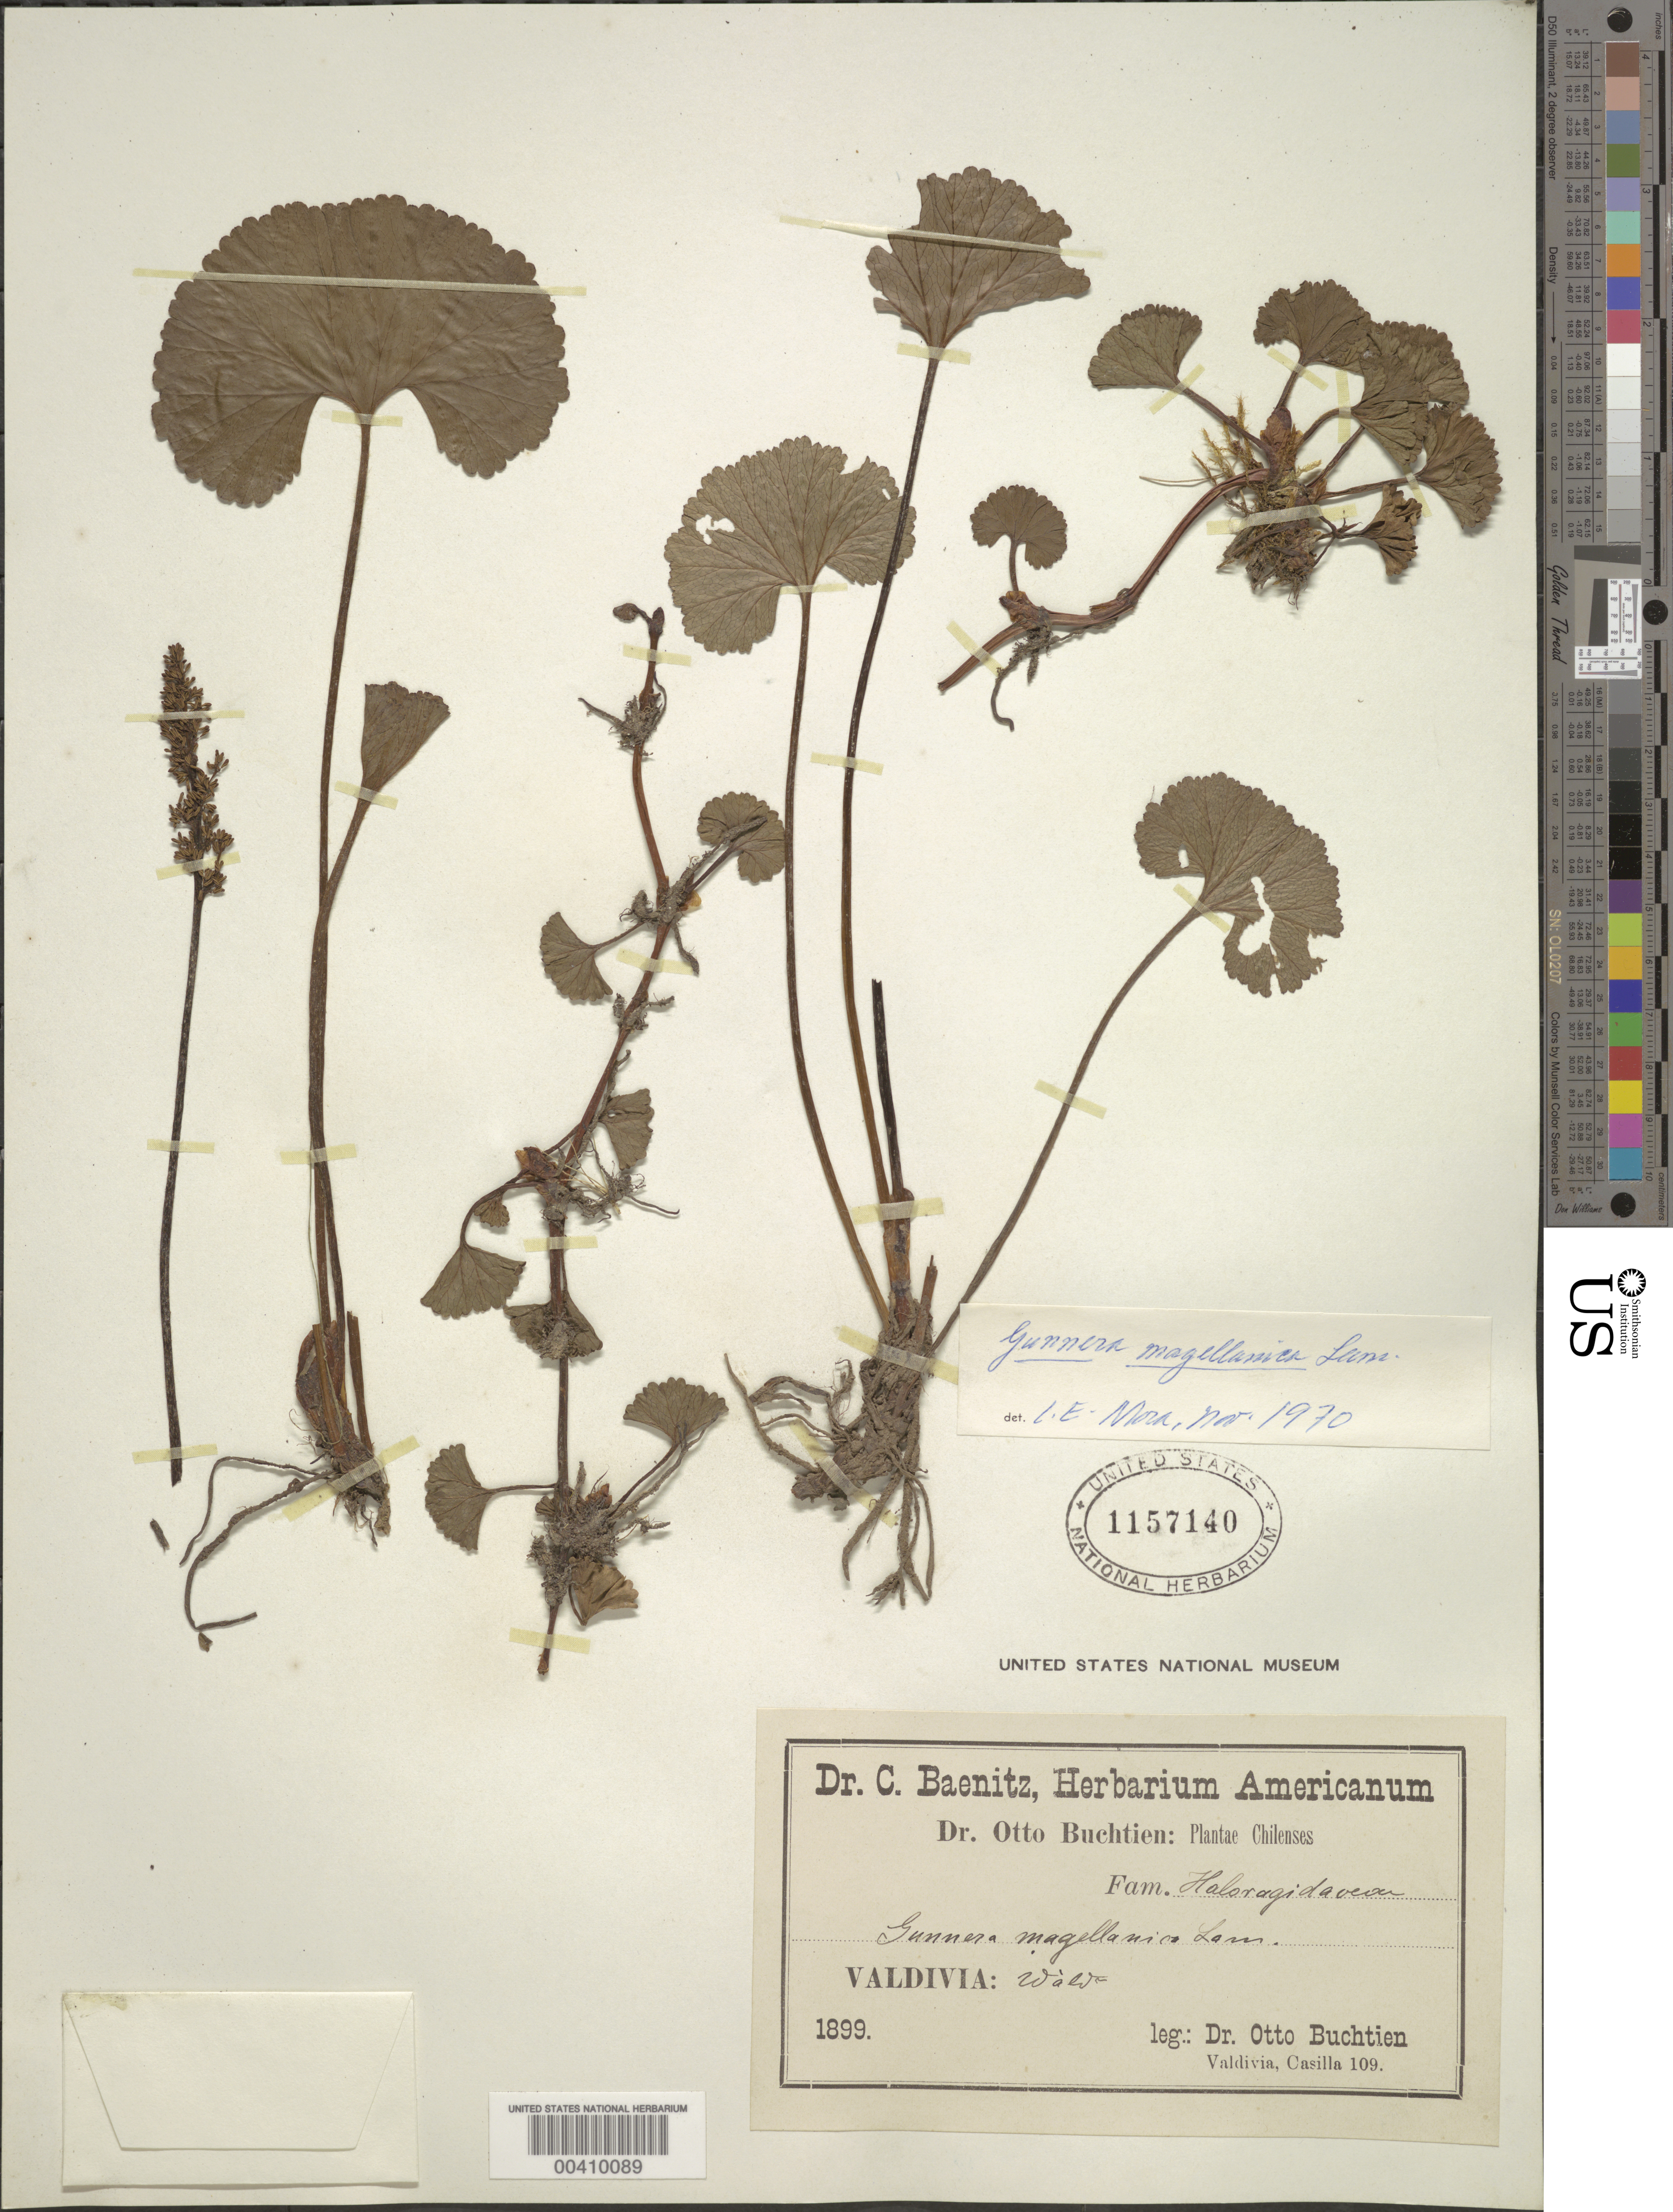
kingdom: Plantae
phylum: Tracheophyta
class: Magnoliopsida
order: Gunnerales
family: Gunneraceae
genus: Gunnera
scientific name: Gunnera magellanica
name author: Lam.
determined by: Mora-Osejo, L. E.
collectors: O. Buchtien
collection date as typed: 1899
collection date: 1899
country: Chile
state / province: Los Lagos (X)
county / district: Valdivia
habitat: Wald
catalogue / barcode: US 1157140